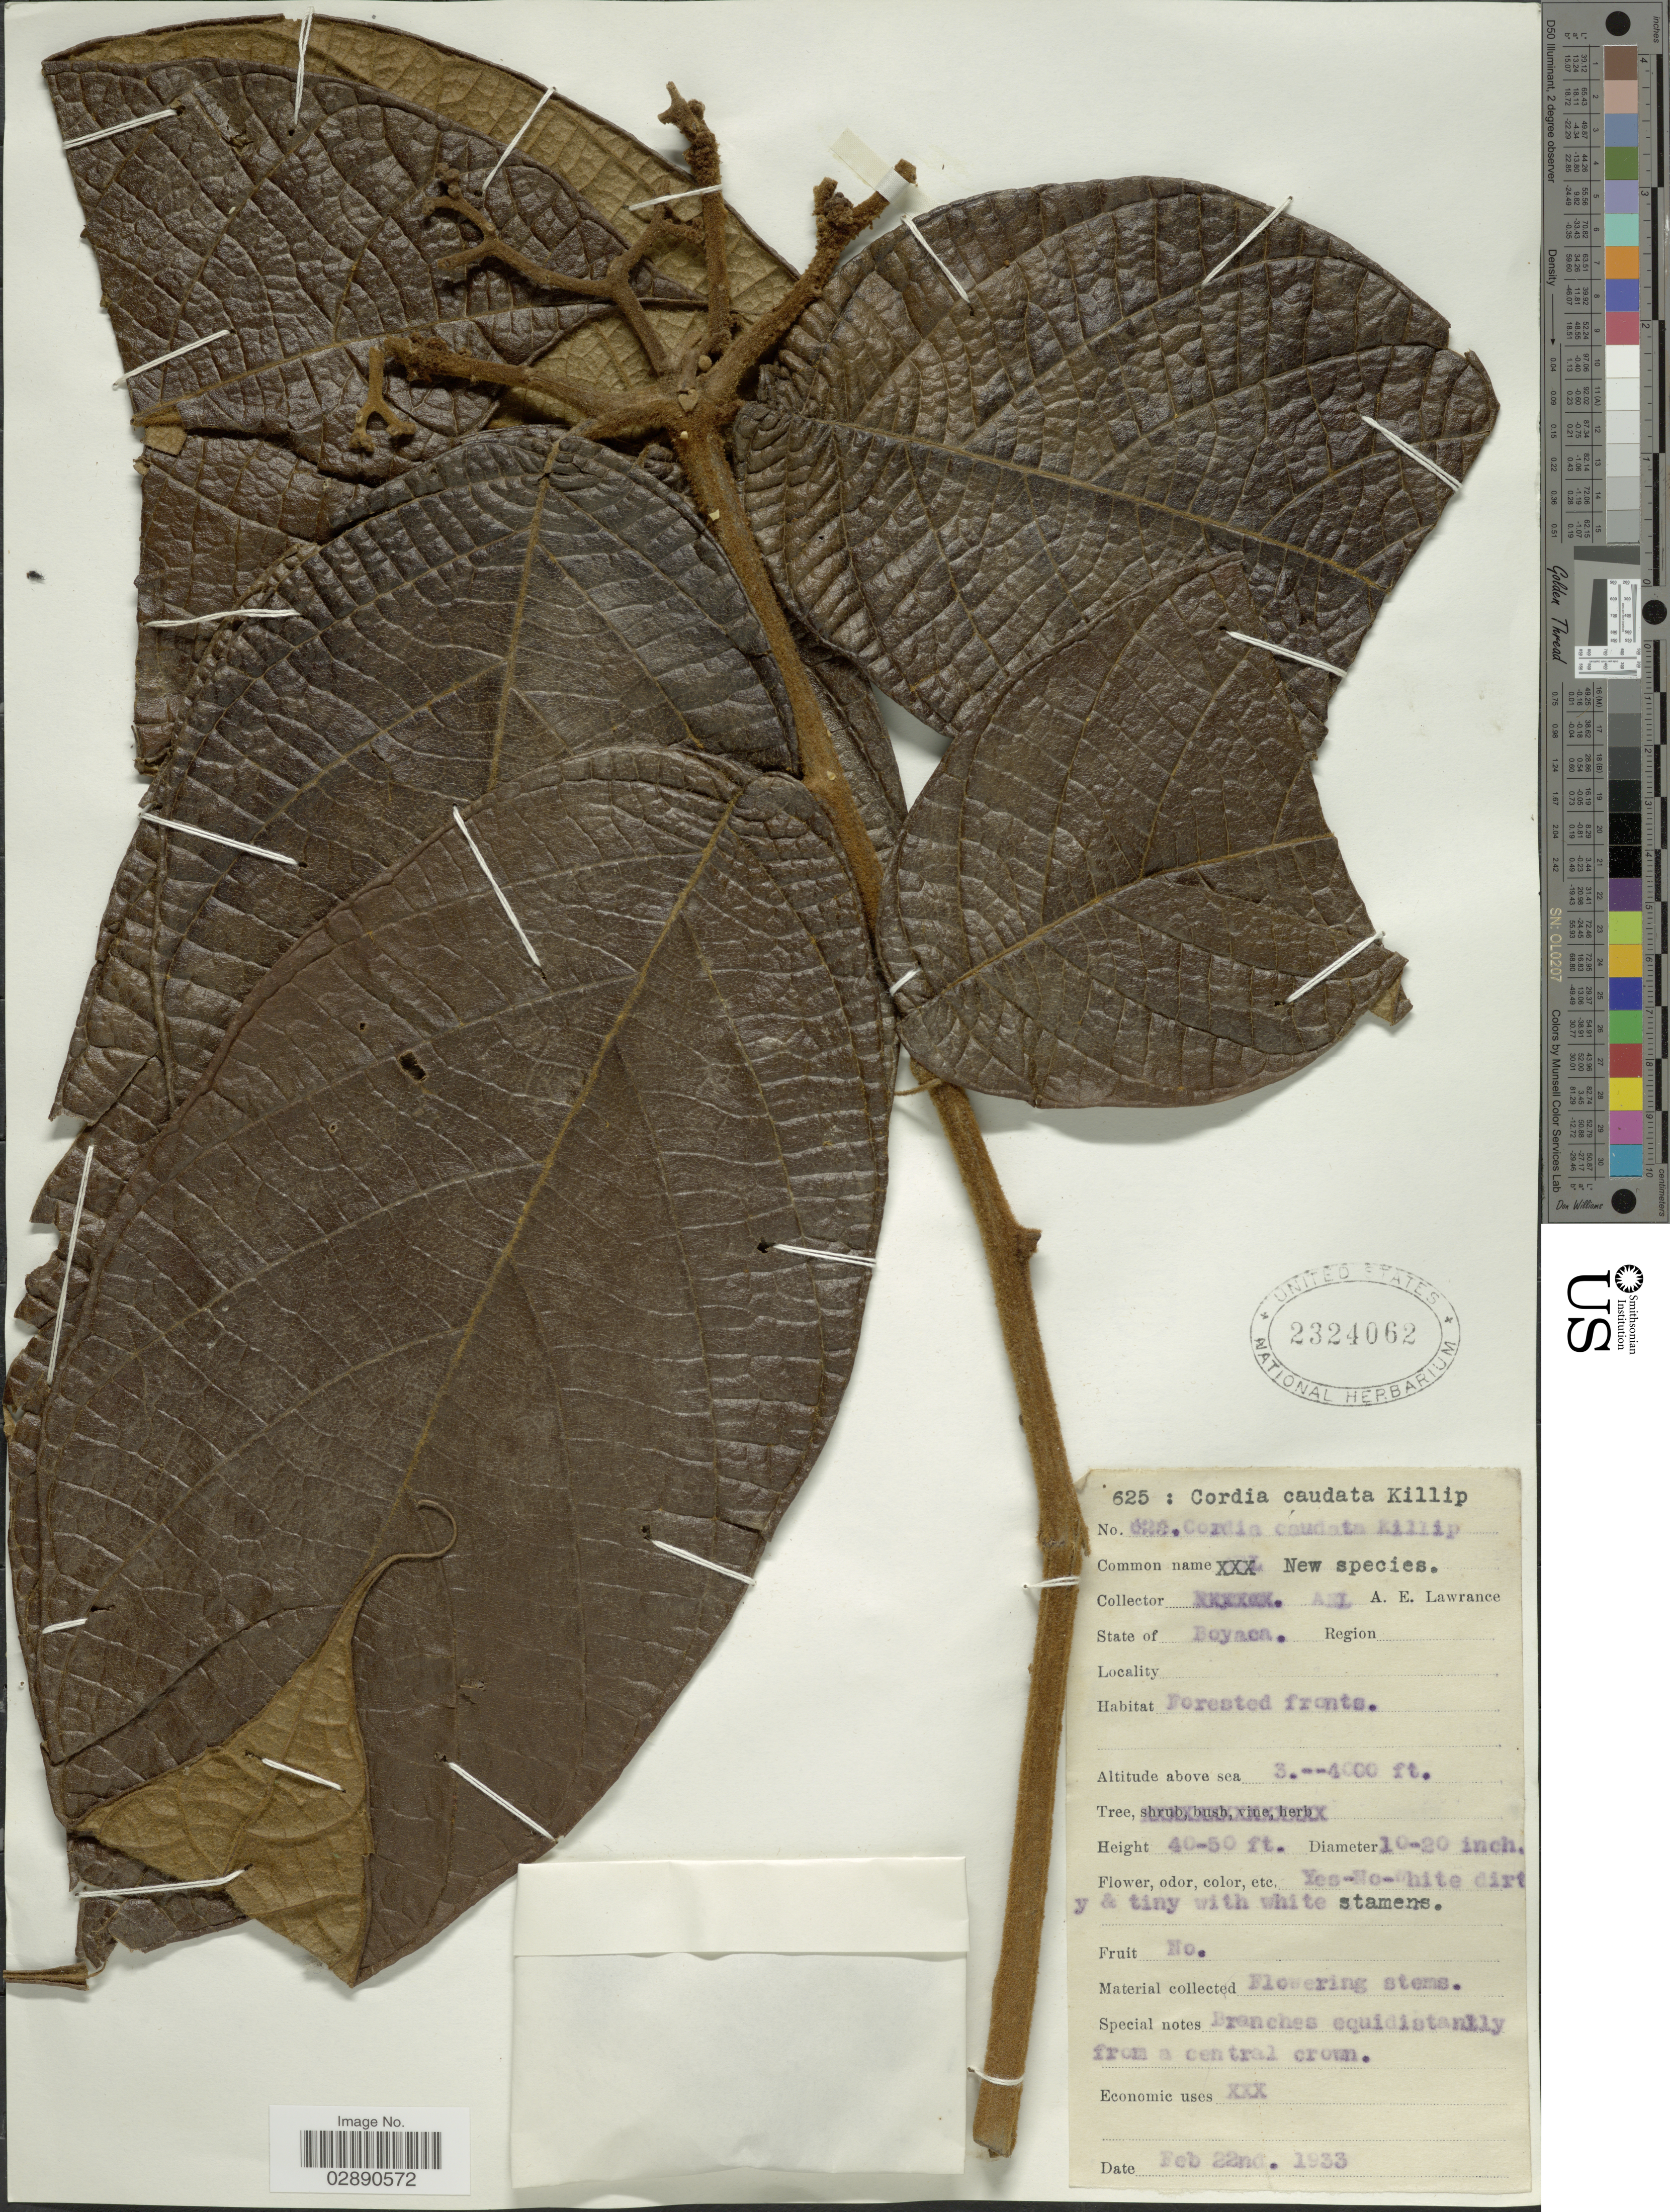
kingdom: Plantae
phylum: Tracheophyta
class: Magnoliopsida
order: Boraginales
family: Cordiaceae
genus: Cordia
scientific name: Cordia candida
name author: Vell.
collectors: A. Lawrance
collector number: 625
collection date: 1933-02-22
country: Colombia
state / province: Boyacá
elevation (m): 914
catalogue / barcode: US 2324062